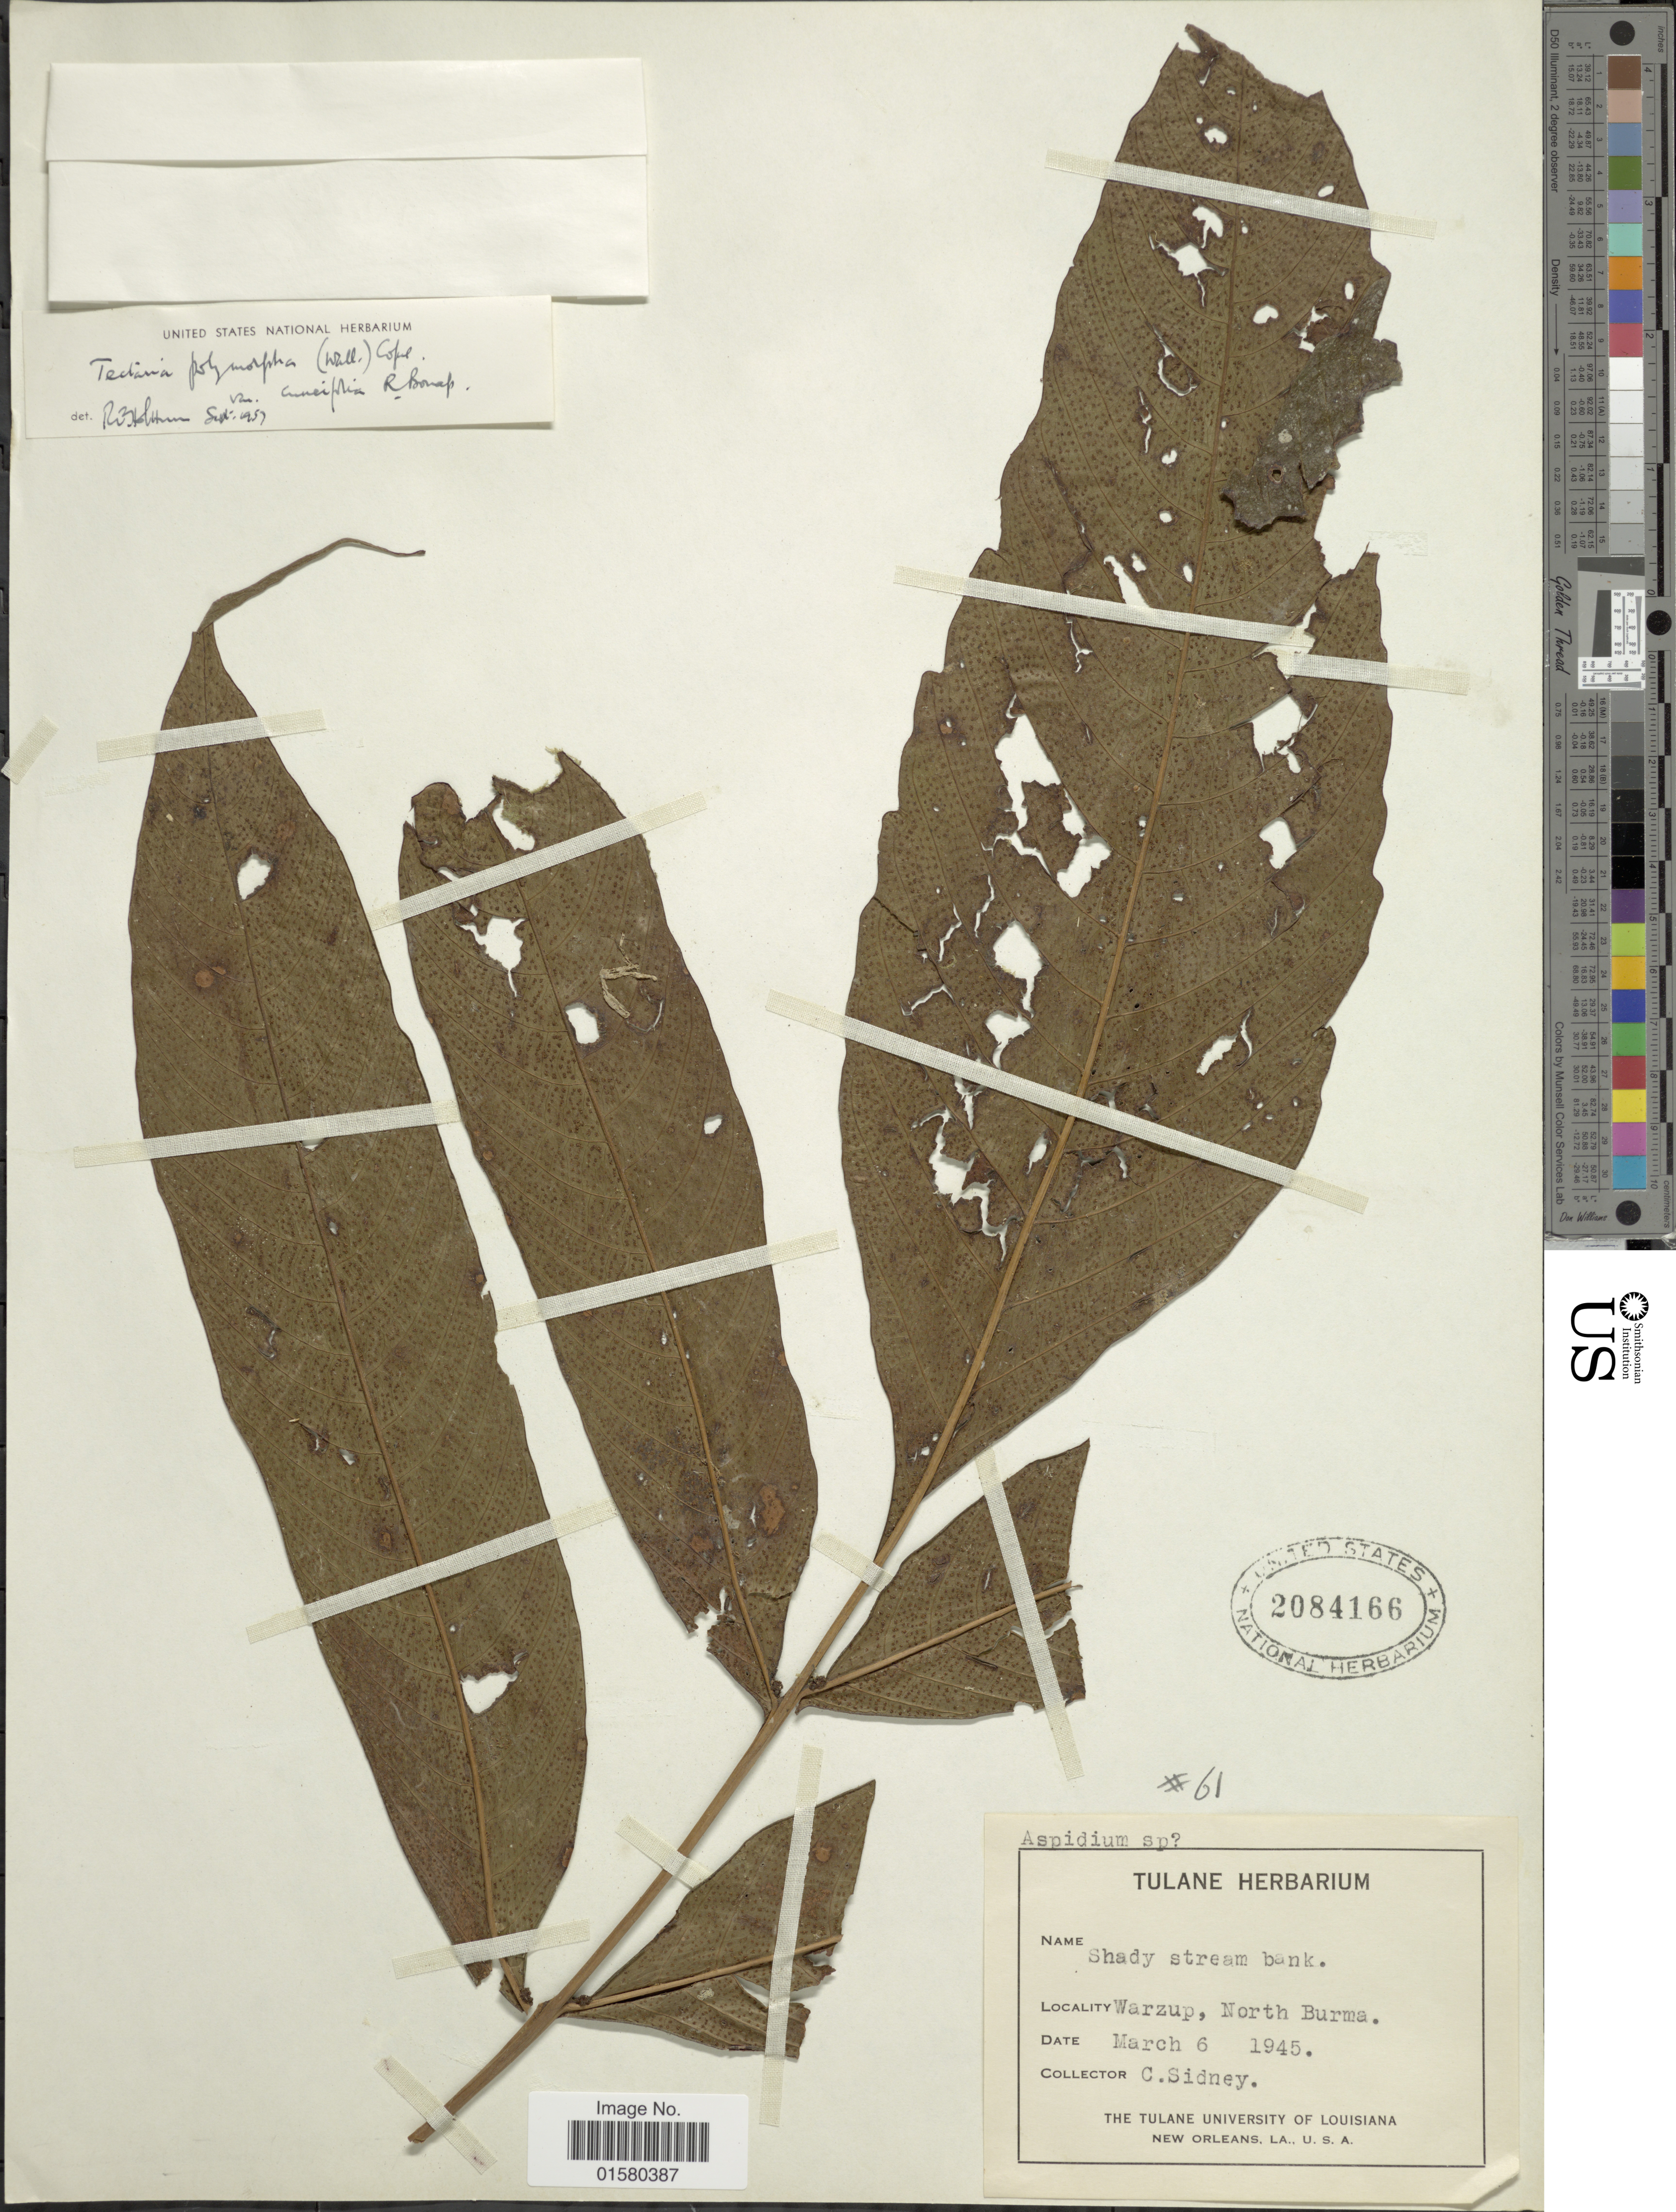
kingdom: Plantae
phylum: Tracheophyta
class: Polypodiopsida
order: Polypodiales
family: Tectariaceae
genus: Tectaria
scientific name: Tectaria polymorpha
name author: (Wall. ex Hook.) Copel.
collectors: C. Sidney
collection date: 1945-03-06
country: Myanmar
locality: Warzup, North Burma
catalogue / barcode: US 2084166